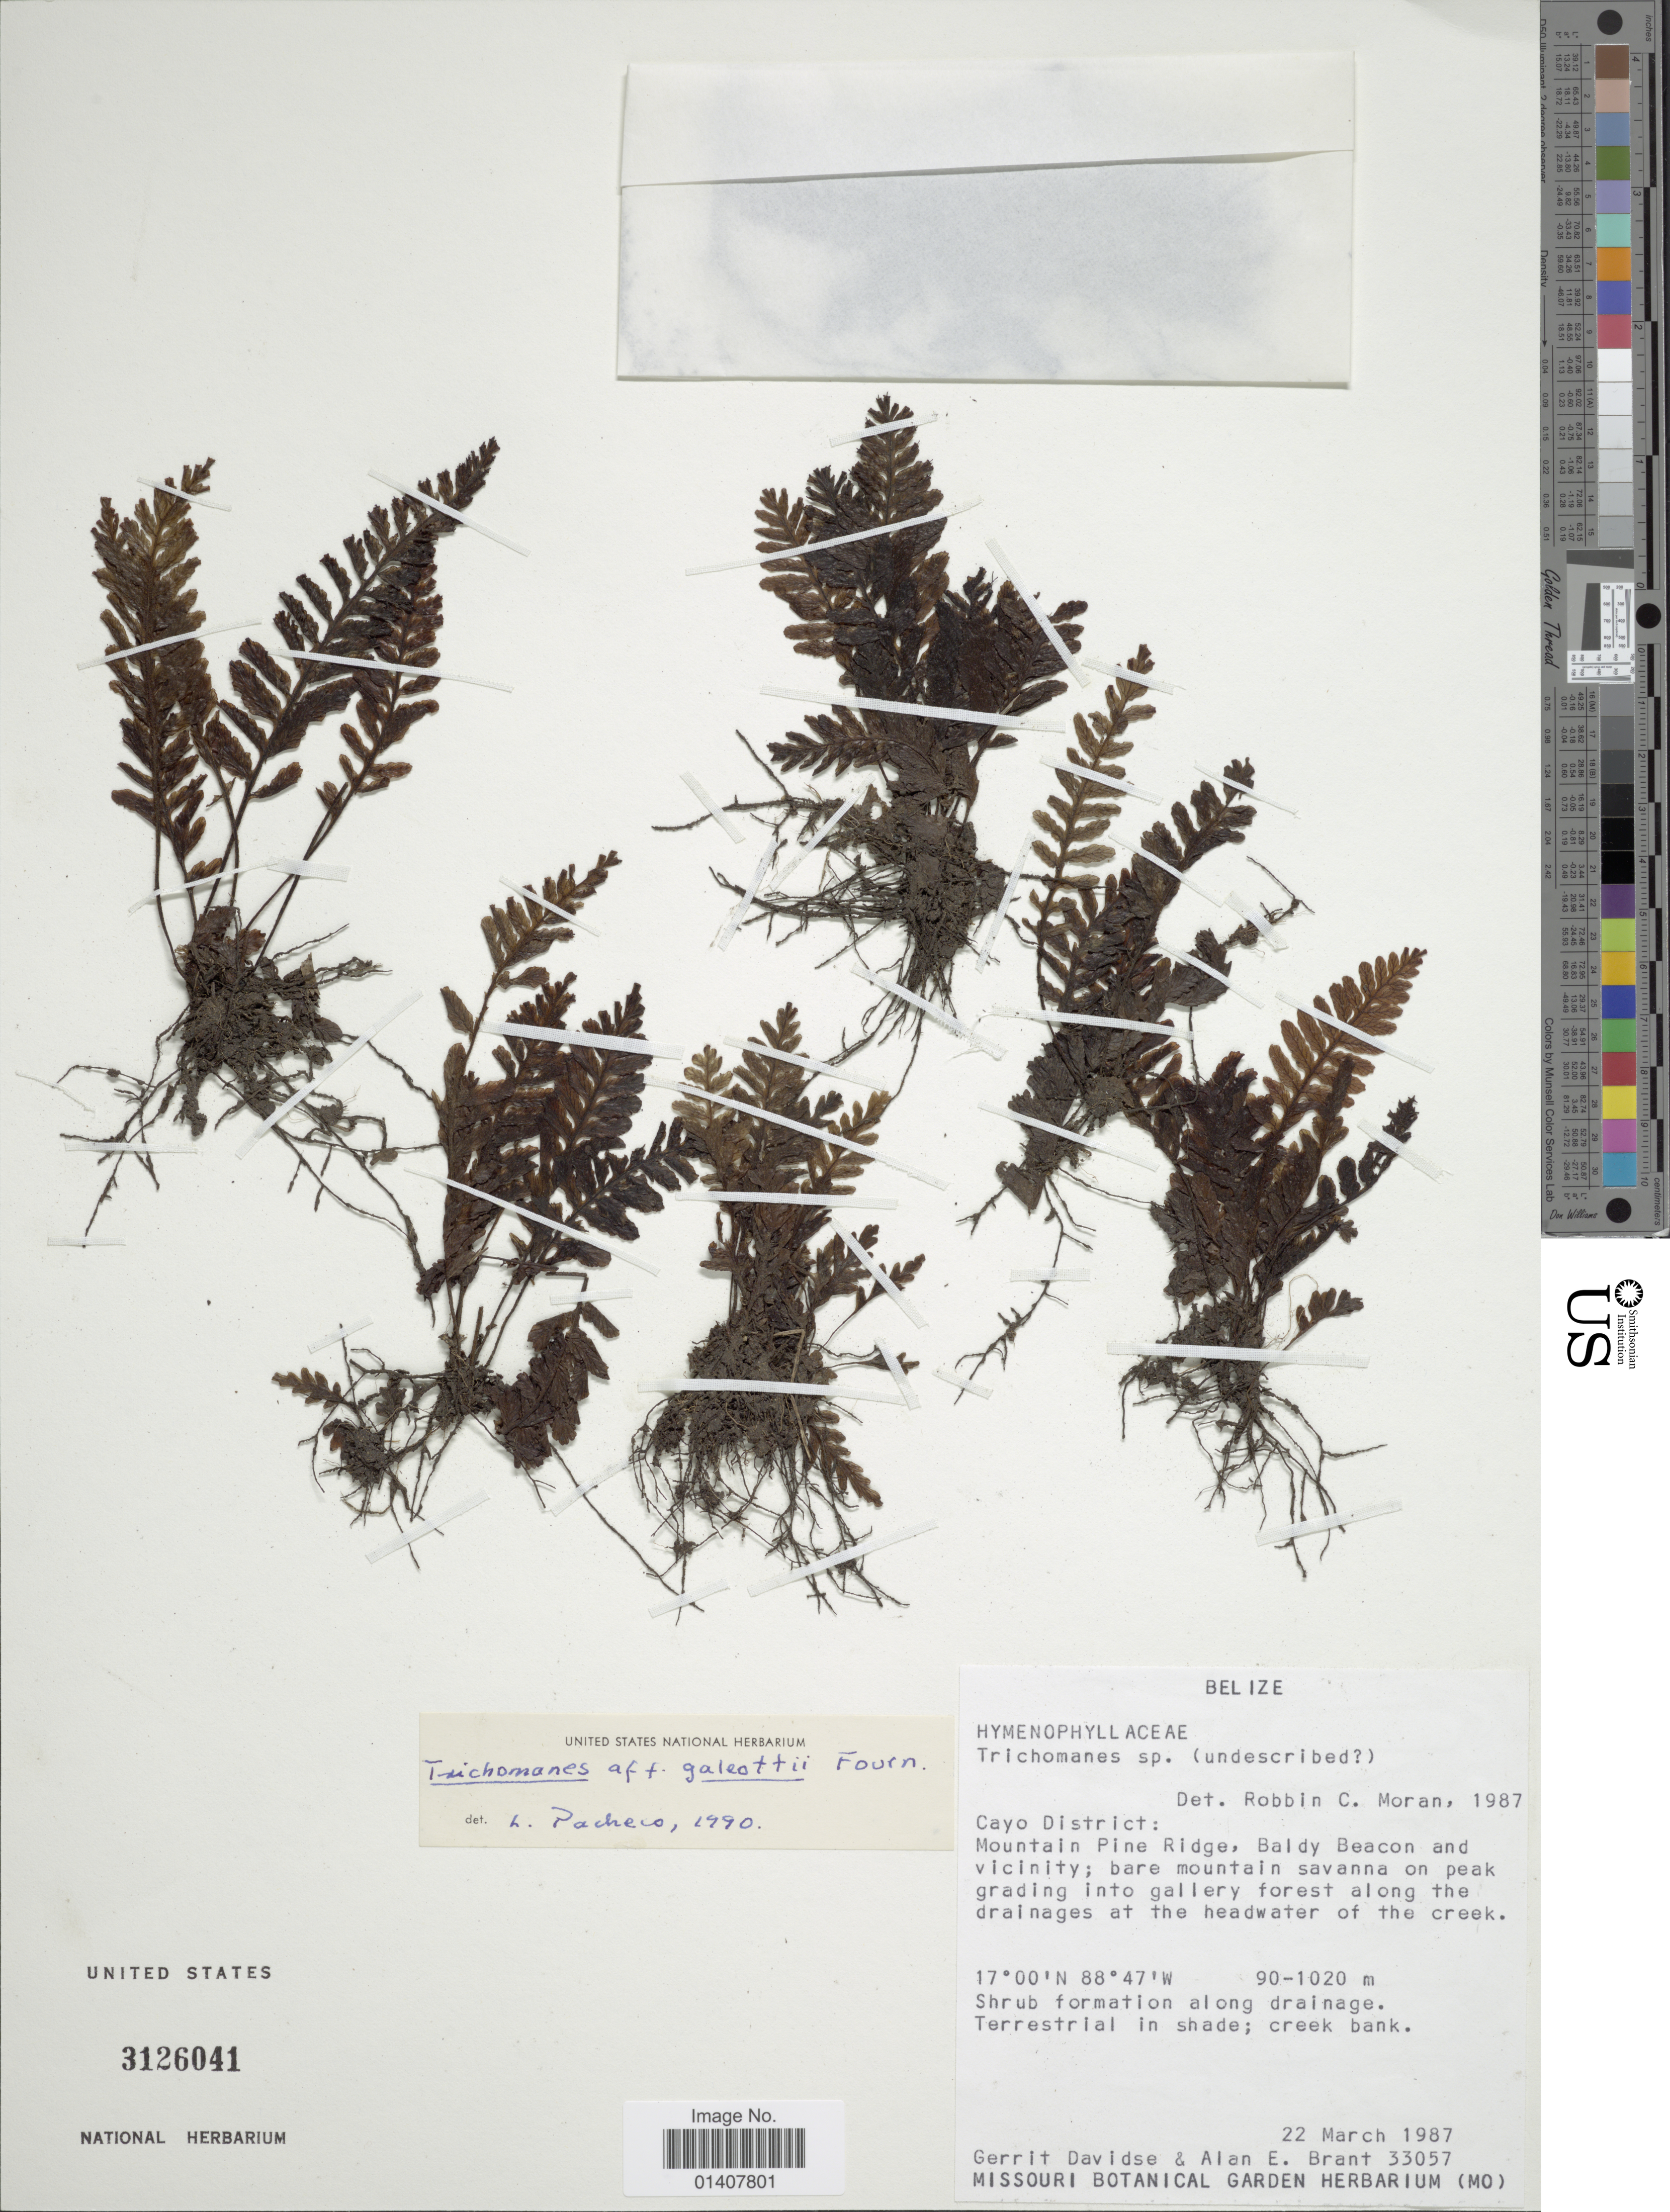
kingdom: Plantae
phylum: Tracheophyta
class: Polypodiopsida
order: Hymenophyllales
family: Hymenophyllaceae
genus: Trichomanes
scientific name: Trichomanes sp.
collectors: G. Davidse & A. Brant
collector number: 33057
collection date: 1987-03-22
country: Belize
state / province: Cayo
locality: Cayo District: Mountain Pine Ridge, Baldy Beacon and vicinity; bare mountain savanna on peak grading into gallery forest along the drainages at the headwater of the creek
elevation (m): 90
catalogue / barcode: US 3126041